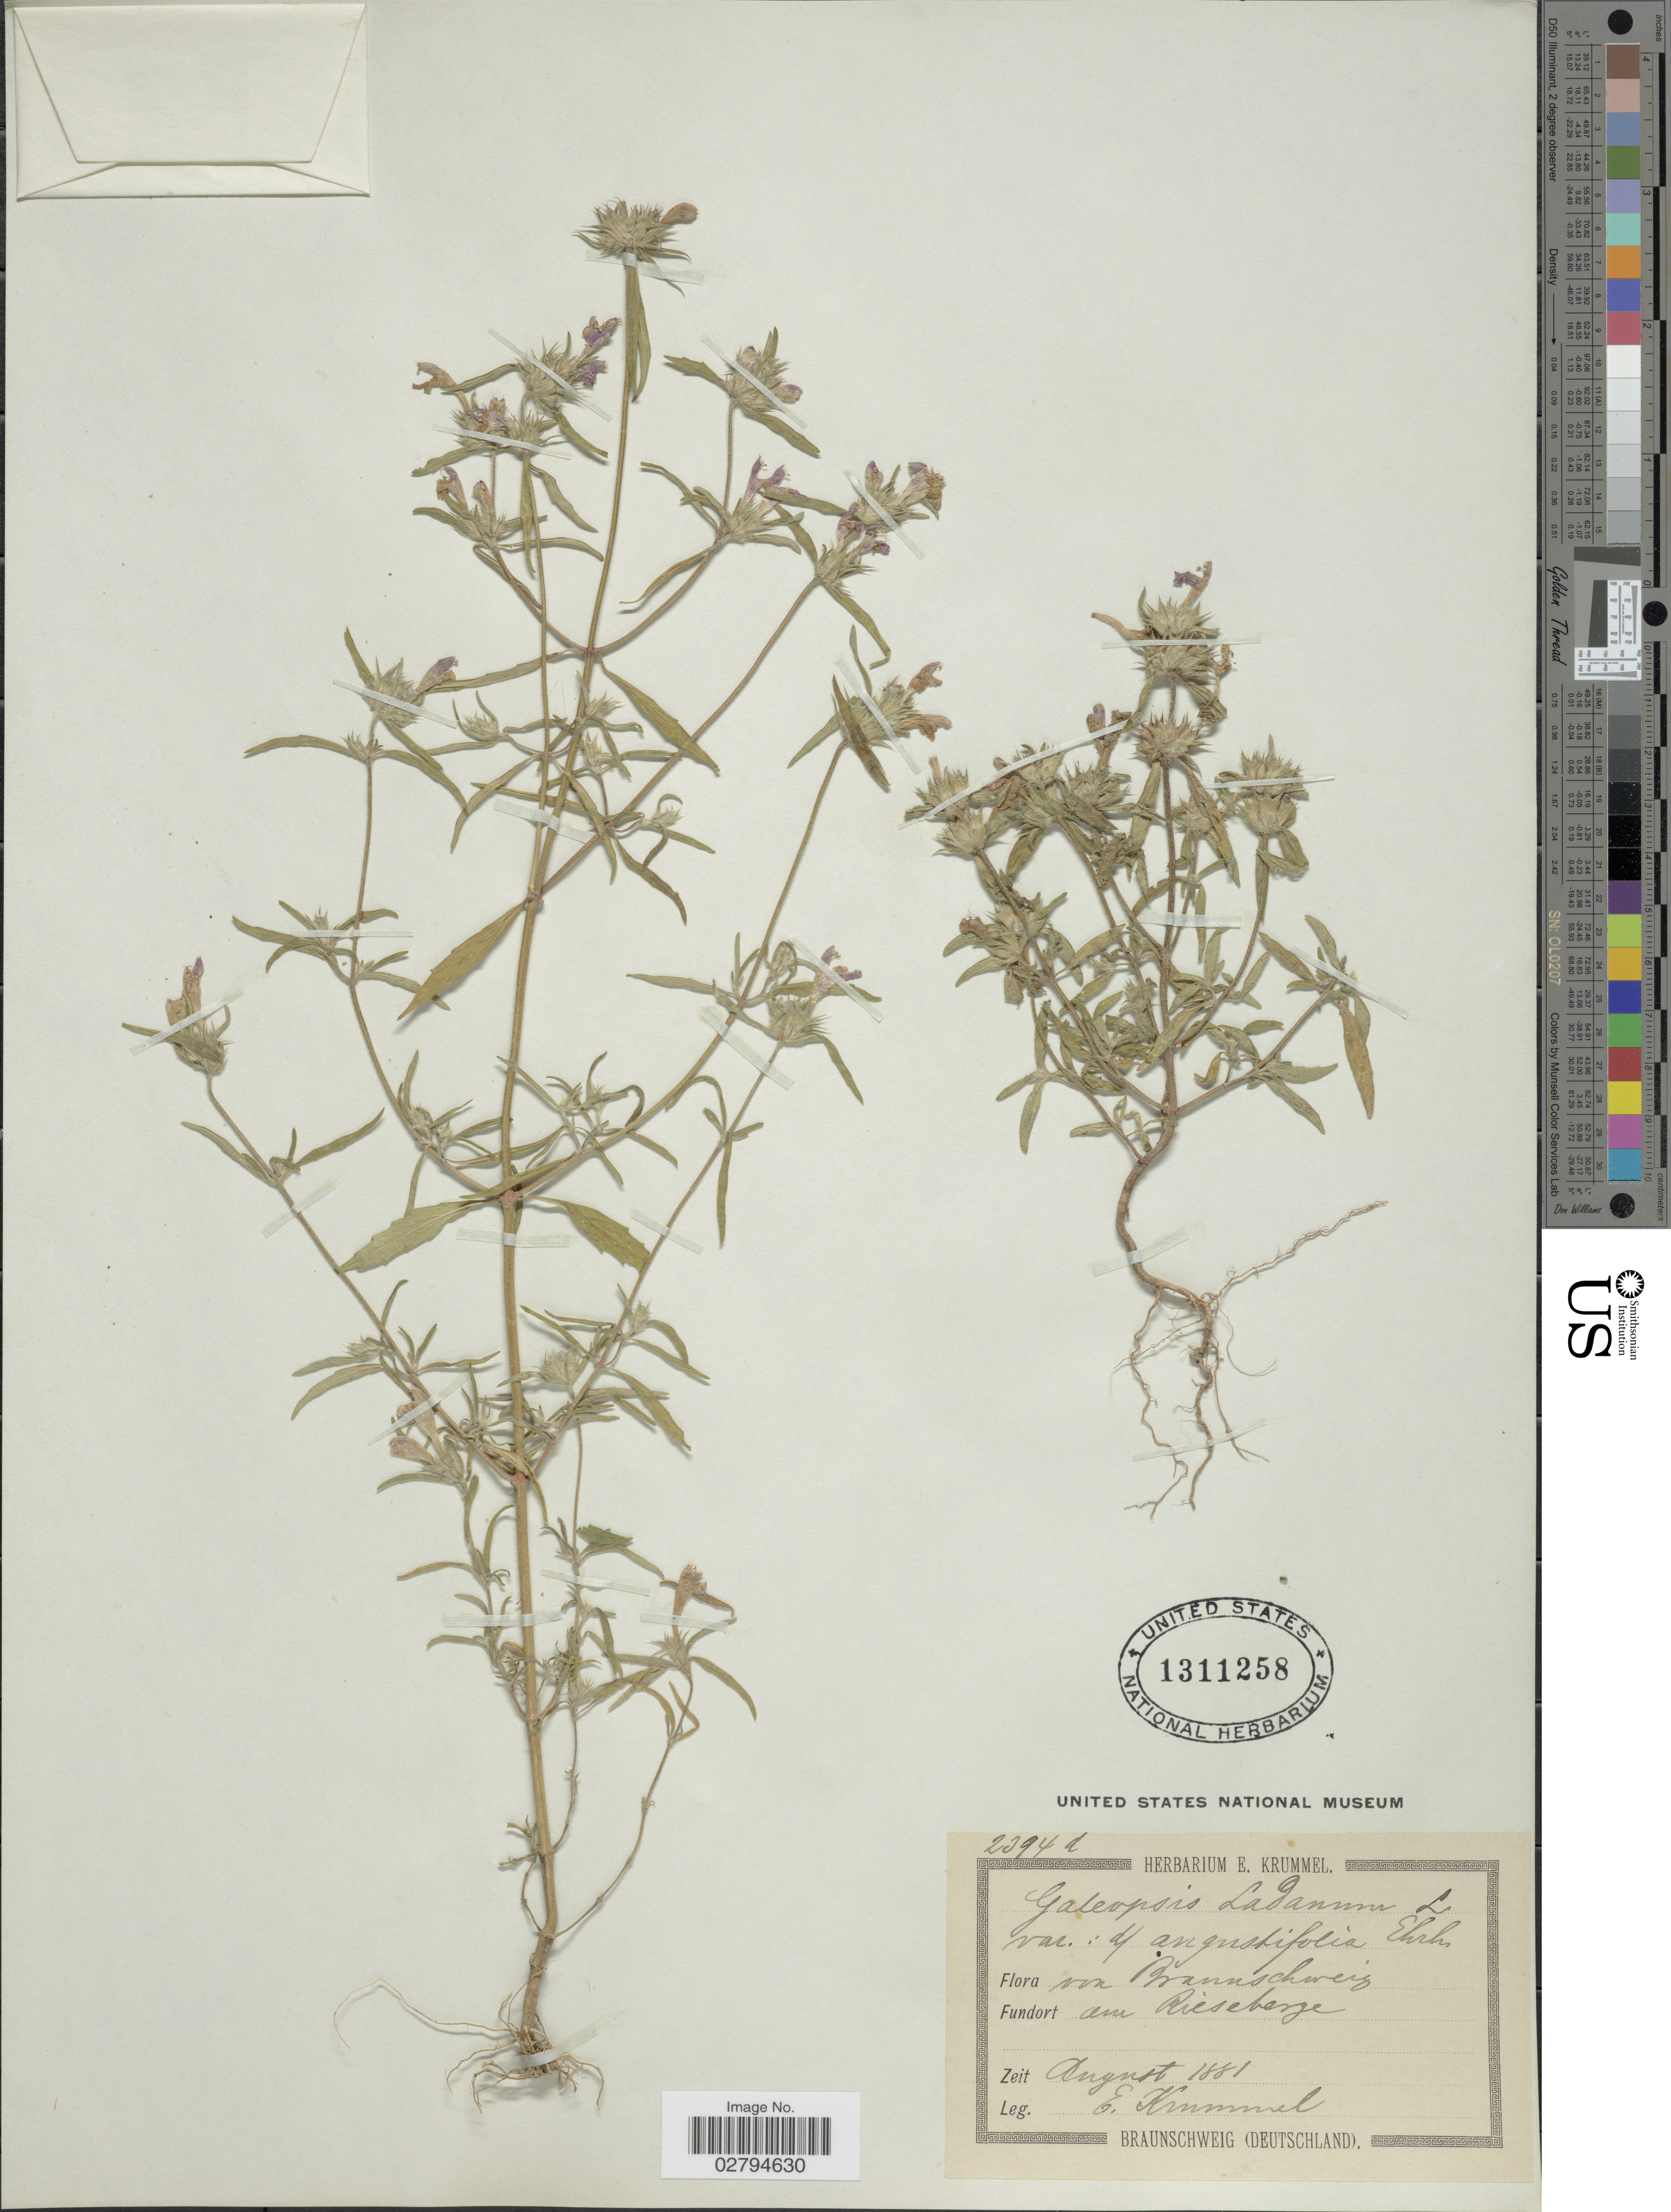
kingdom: Plantae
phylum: Tracheophyta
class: Magnoliopsida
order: Lamiales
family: Lamiaceae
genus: Galeopsis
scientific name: Galeopsis ladanum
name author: L.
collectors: E. Krummel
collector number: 2394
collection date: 1881-08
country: Germany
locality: Braunschweig. Am Rieseberge.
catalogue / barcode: US 1311258